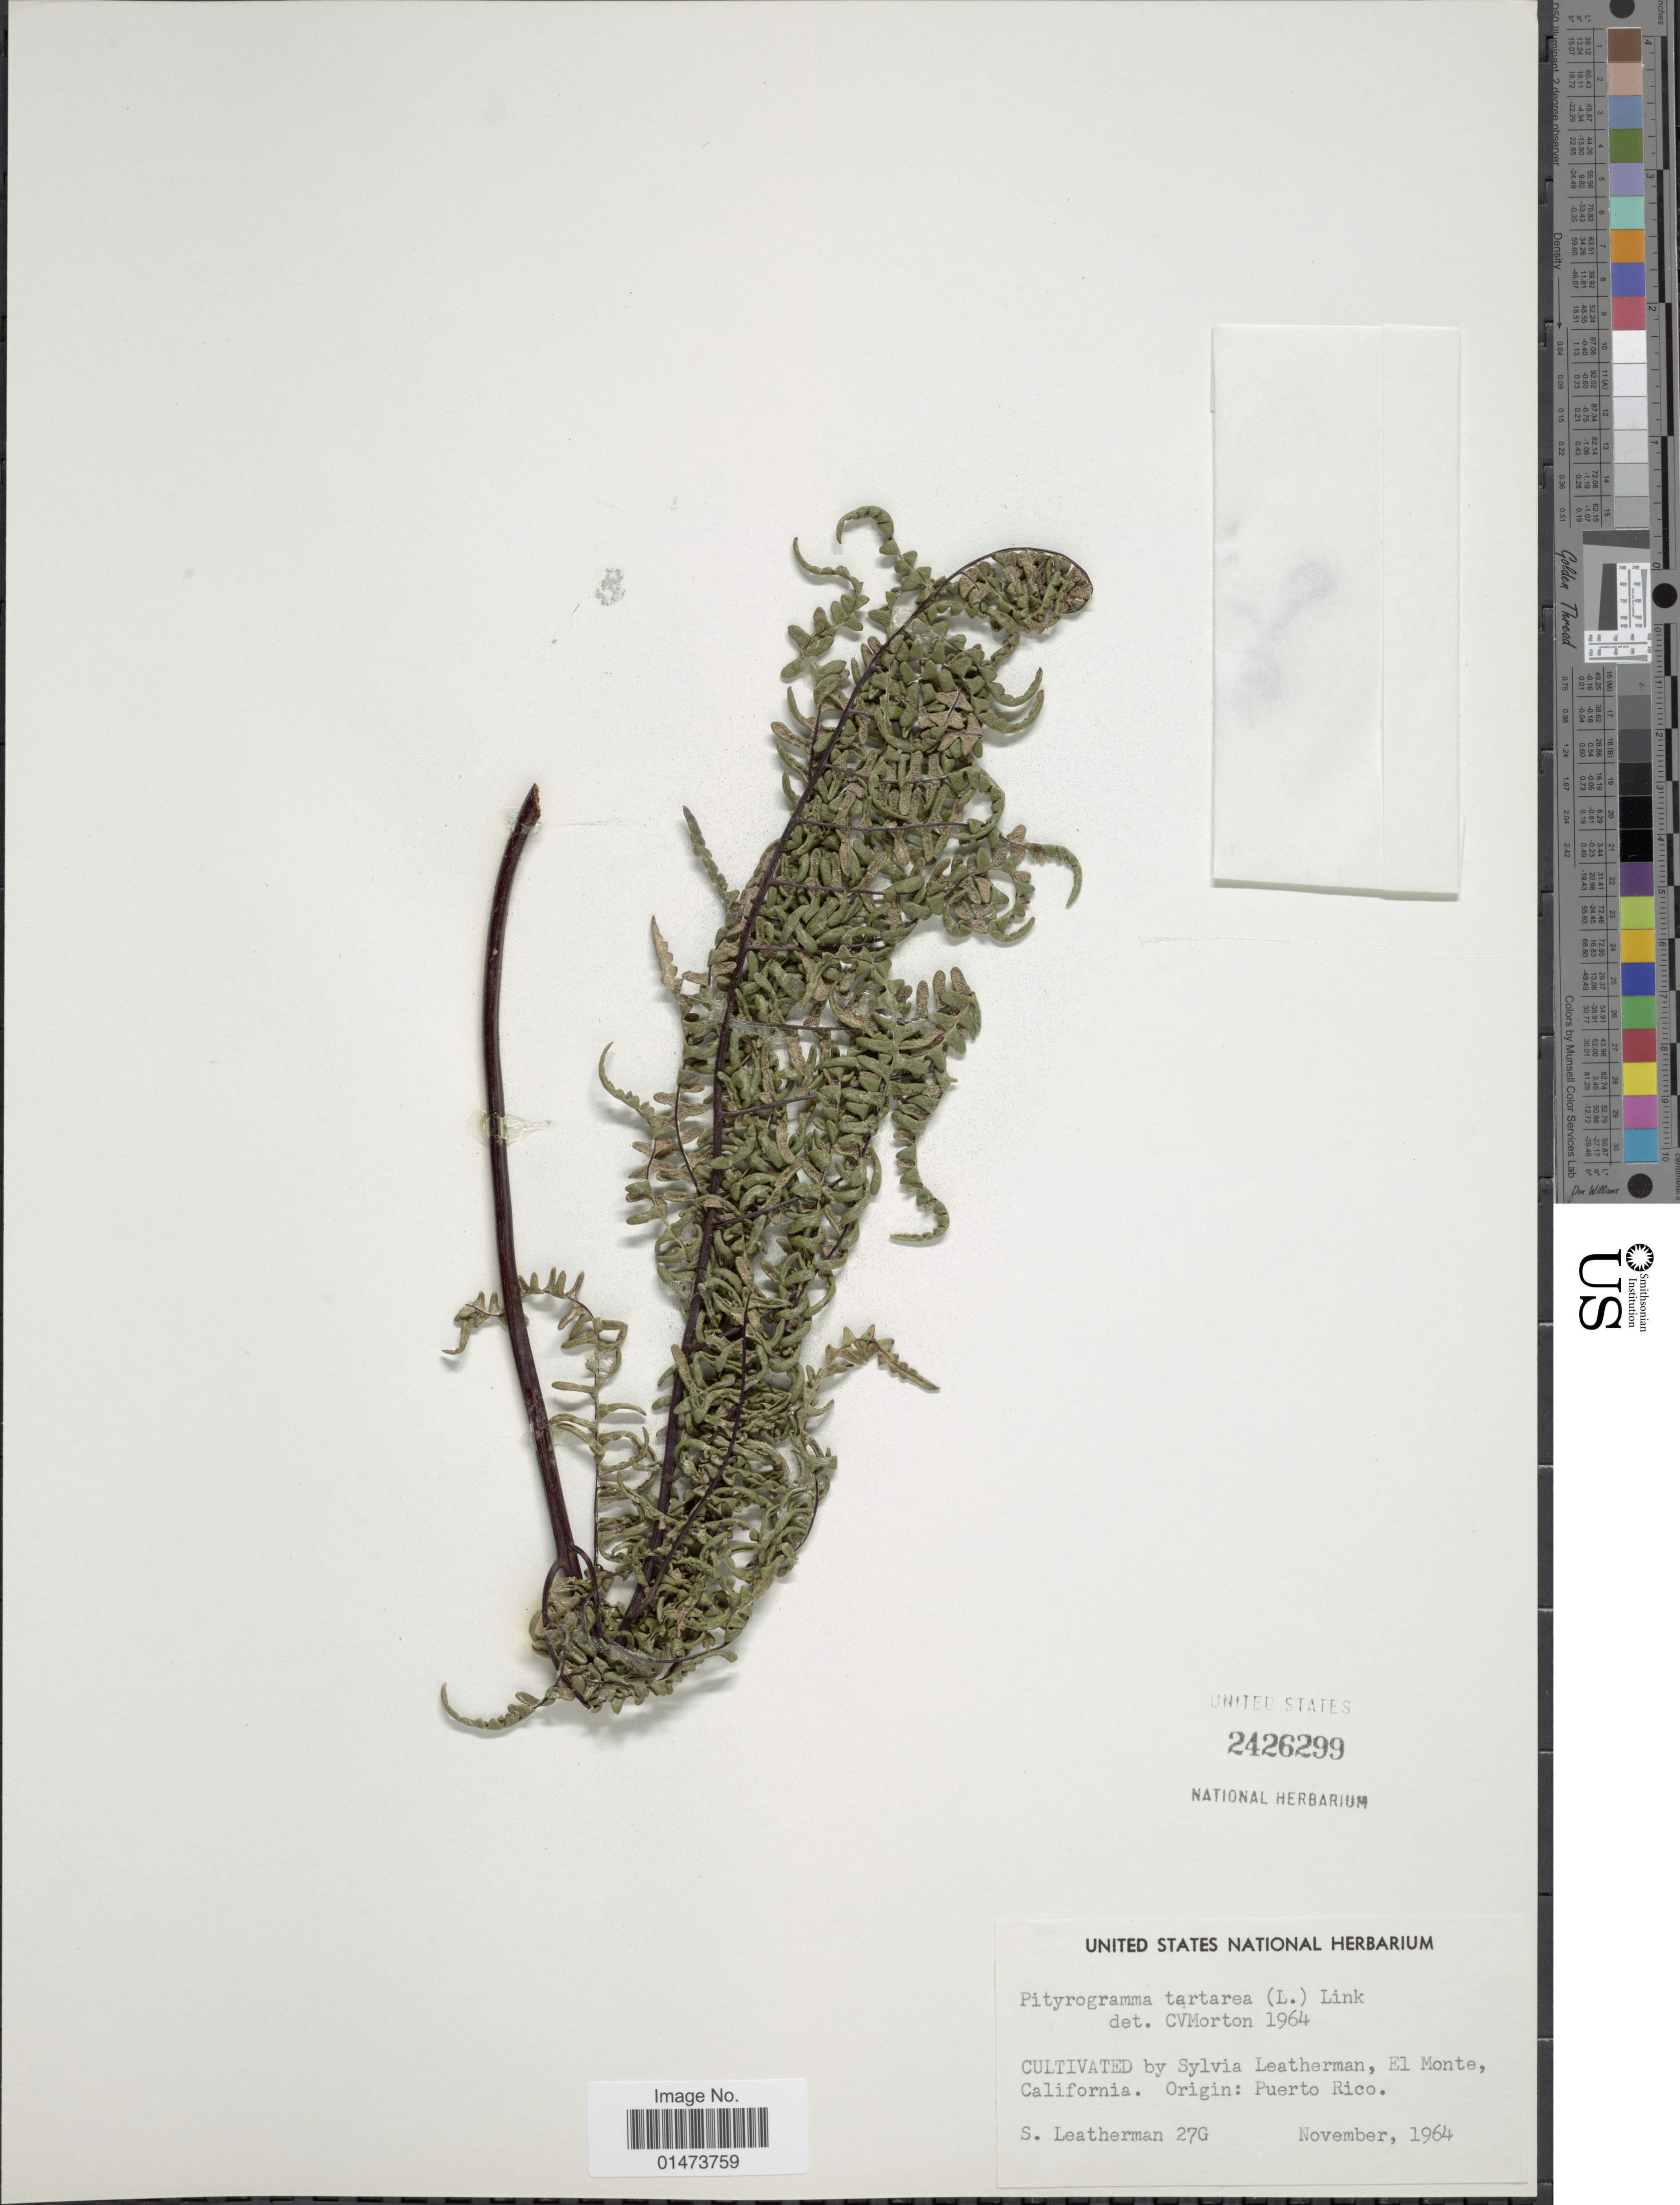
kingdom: Plantae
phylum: Tracheophyta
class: Polypodiopsida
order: Polypodiales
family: Pteridaceae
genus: Pityrogramma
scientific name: Pityrogramma tartarea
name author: (Cav.) Maxon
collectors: S. Leatherman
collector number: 27G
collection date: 1964-11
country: United States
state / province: California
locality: El Monte, California.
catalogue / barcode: US 2426299